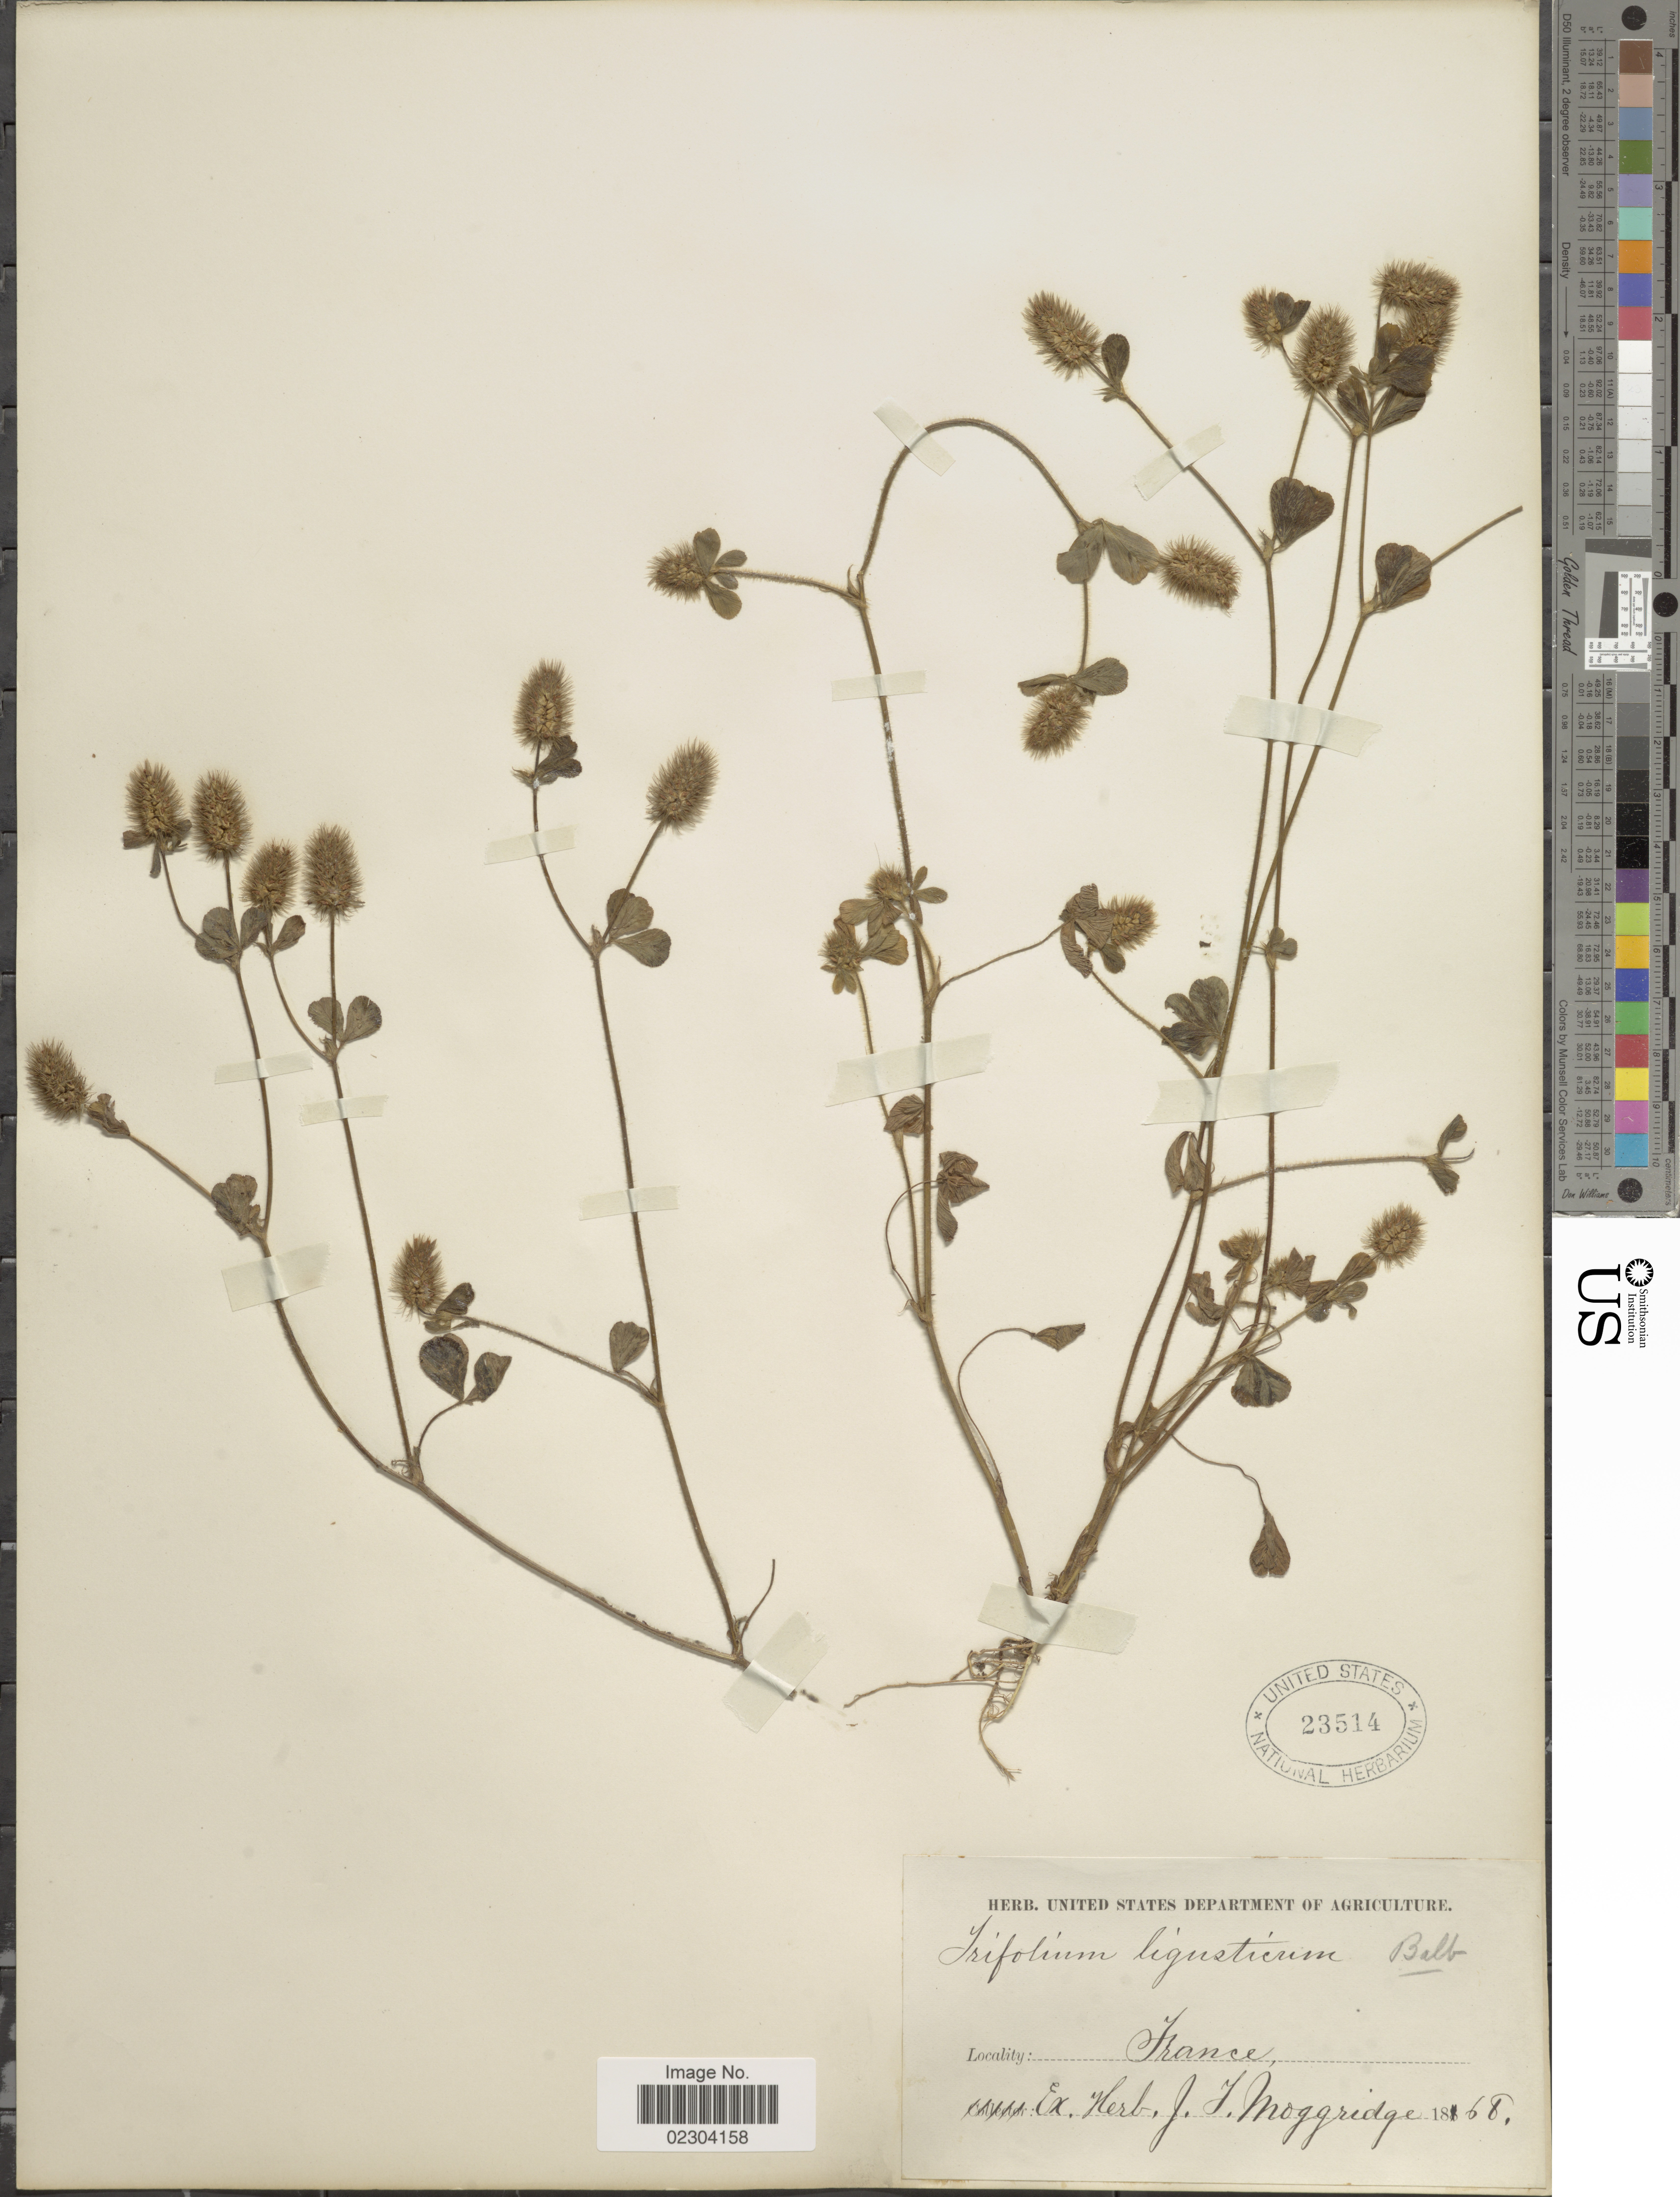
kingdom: Plantae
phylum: Tracheophyta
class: Magnoliopsida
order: Fabales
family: Fabaceae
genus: Trifolium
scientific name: Trifolium ligusticum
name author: Loisel.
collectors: ex herb. J.T. Moggridge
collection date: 1868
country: France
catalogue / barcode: US 23514